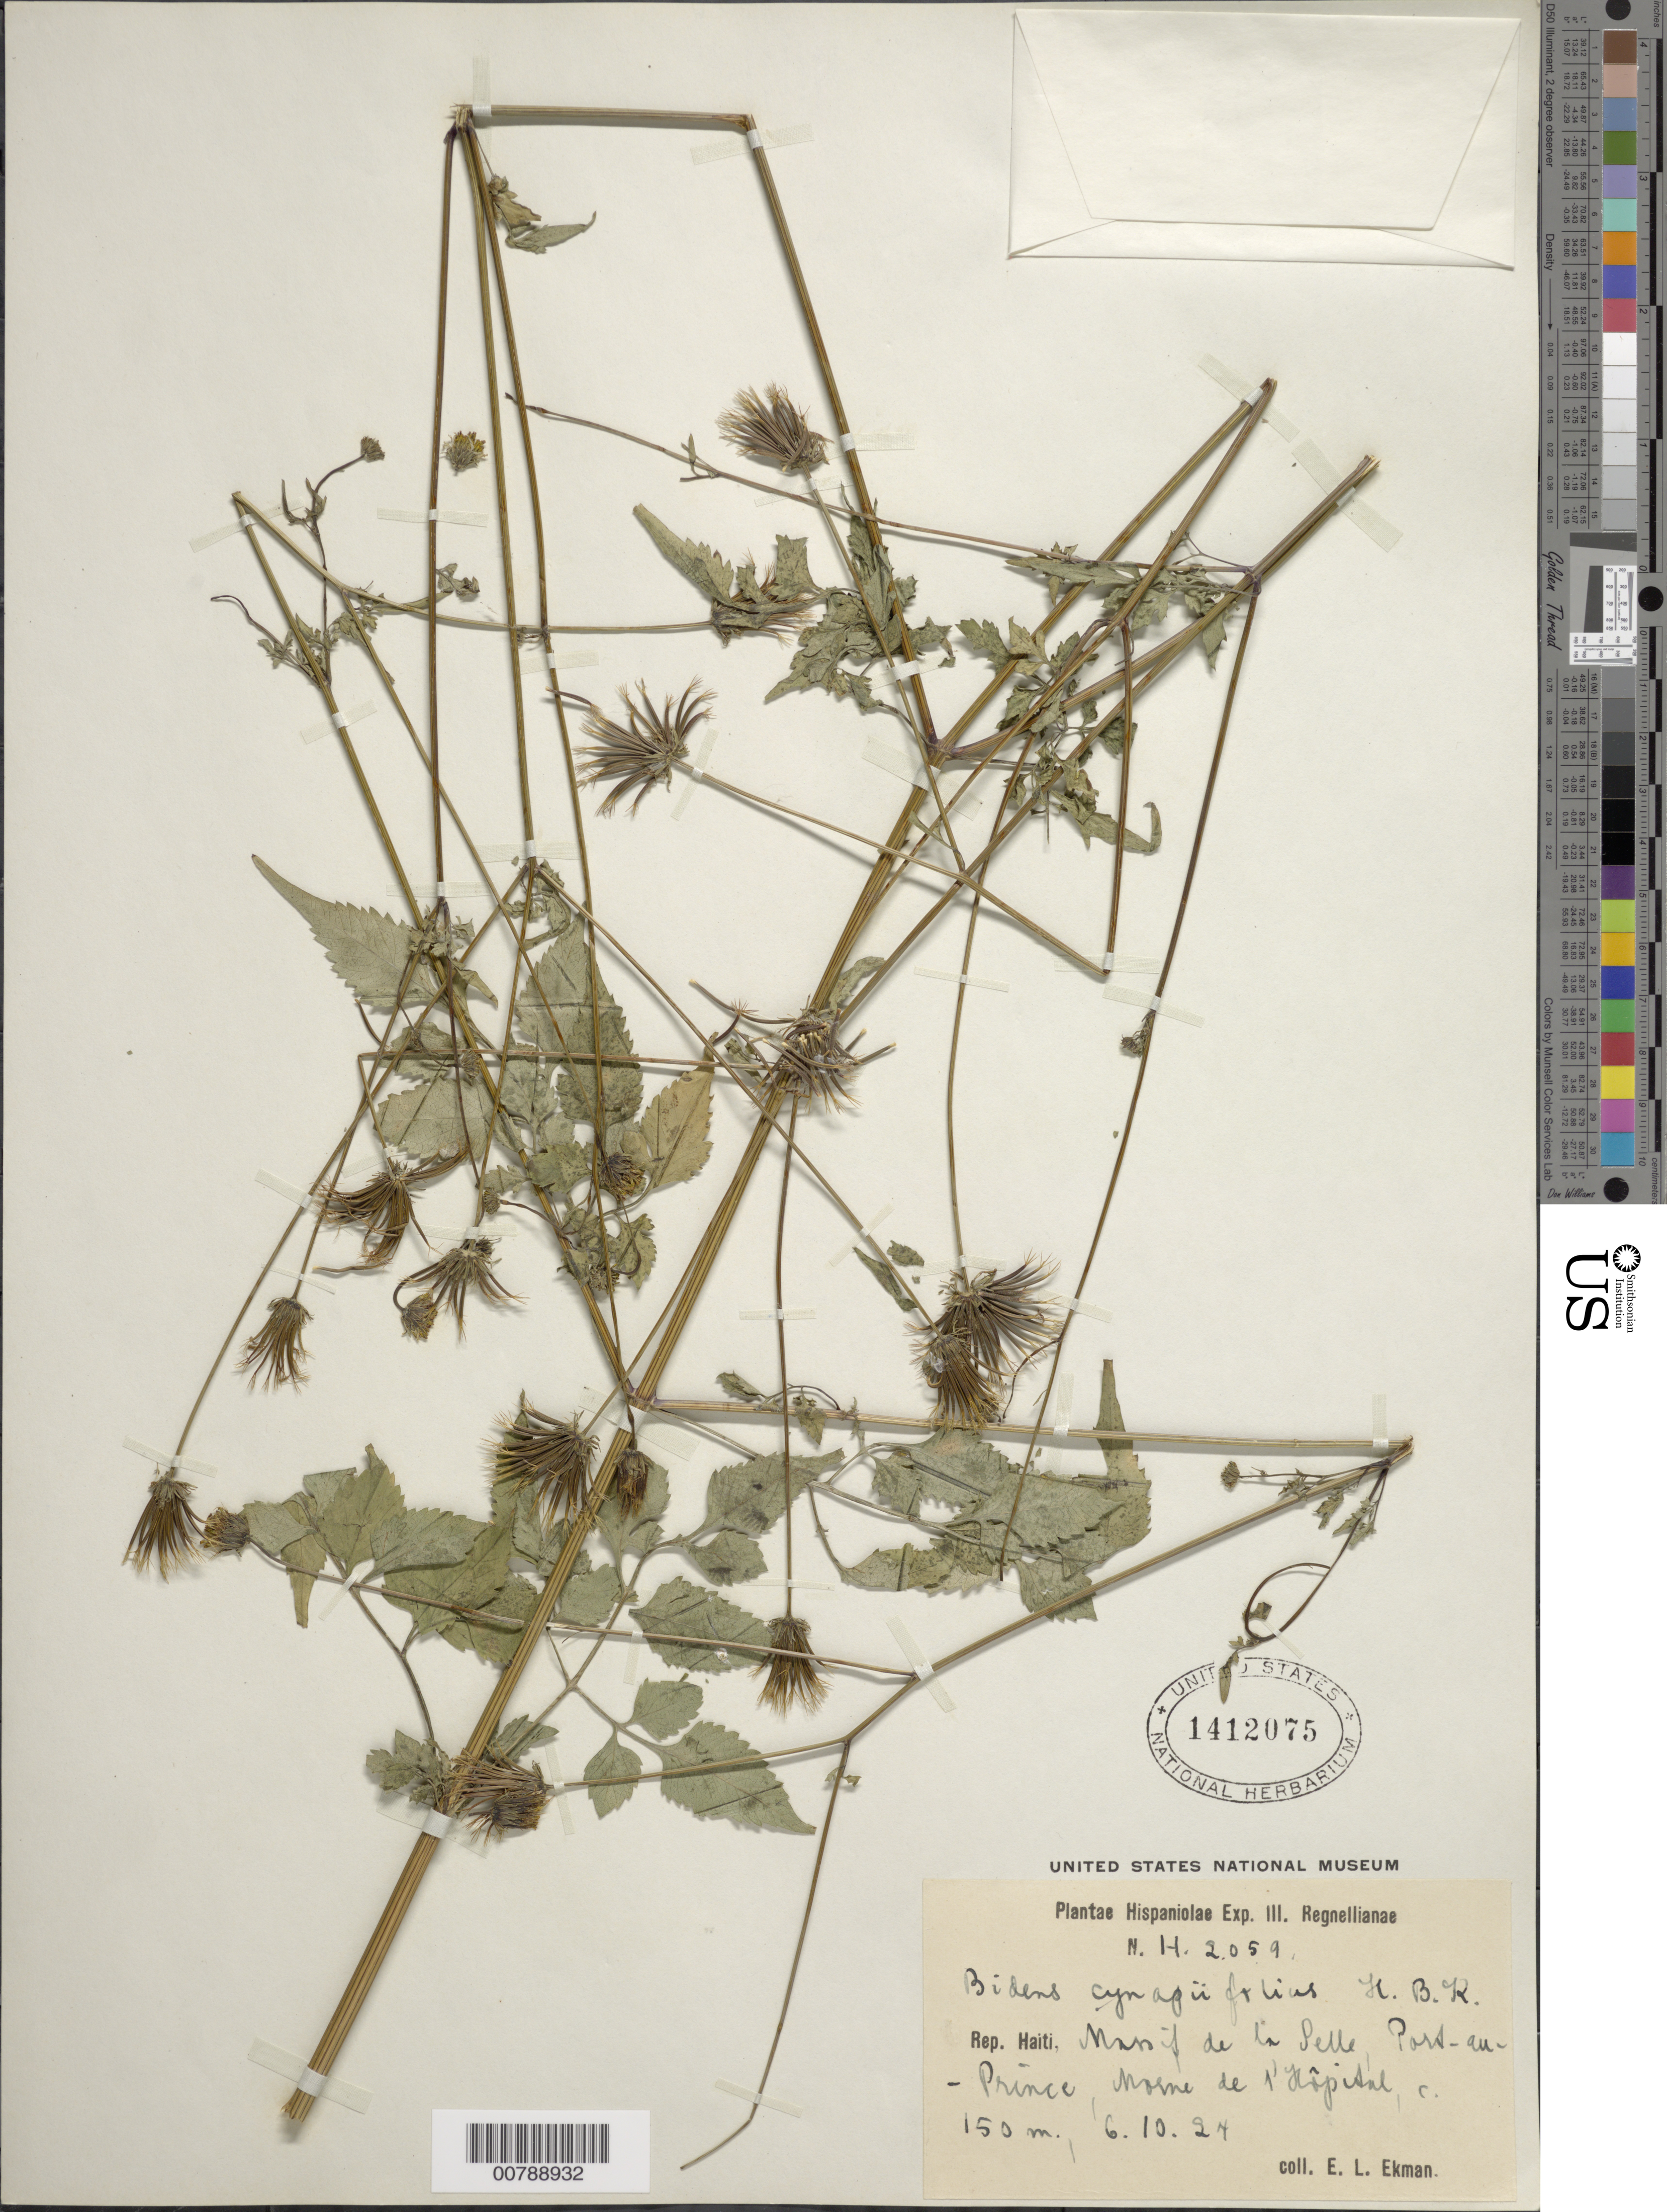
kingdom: Plantae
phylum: Tracheophyta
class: Magnoliopsida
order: Asterales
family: Asteraceae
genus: Bidens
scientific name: Bidens cynapiifolia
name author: Kunth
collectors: E. L. Ekman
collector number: H 2059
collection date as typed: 06 Oct 1924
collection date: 1924-10-06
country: Haiti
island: Hispaniola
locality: Massif de la Selle Port-au-Prince, morme de l'Hôpisul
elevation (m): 150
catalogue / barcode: US 1412075